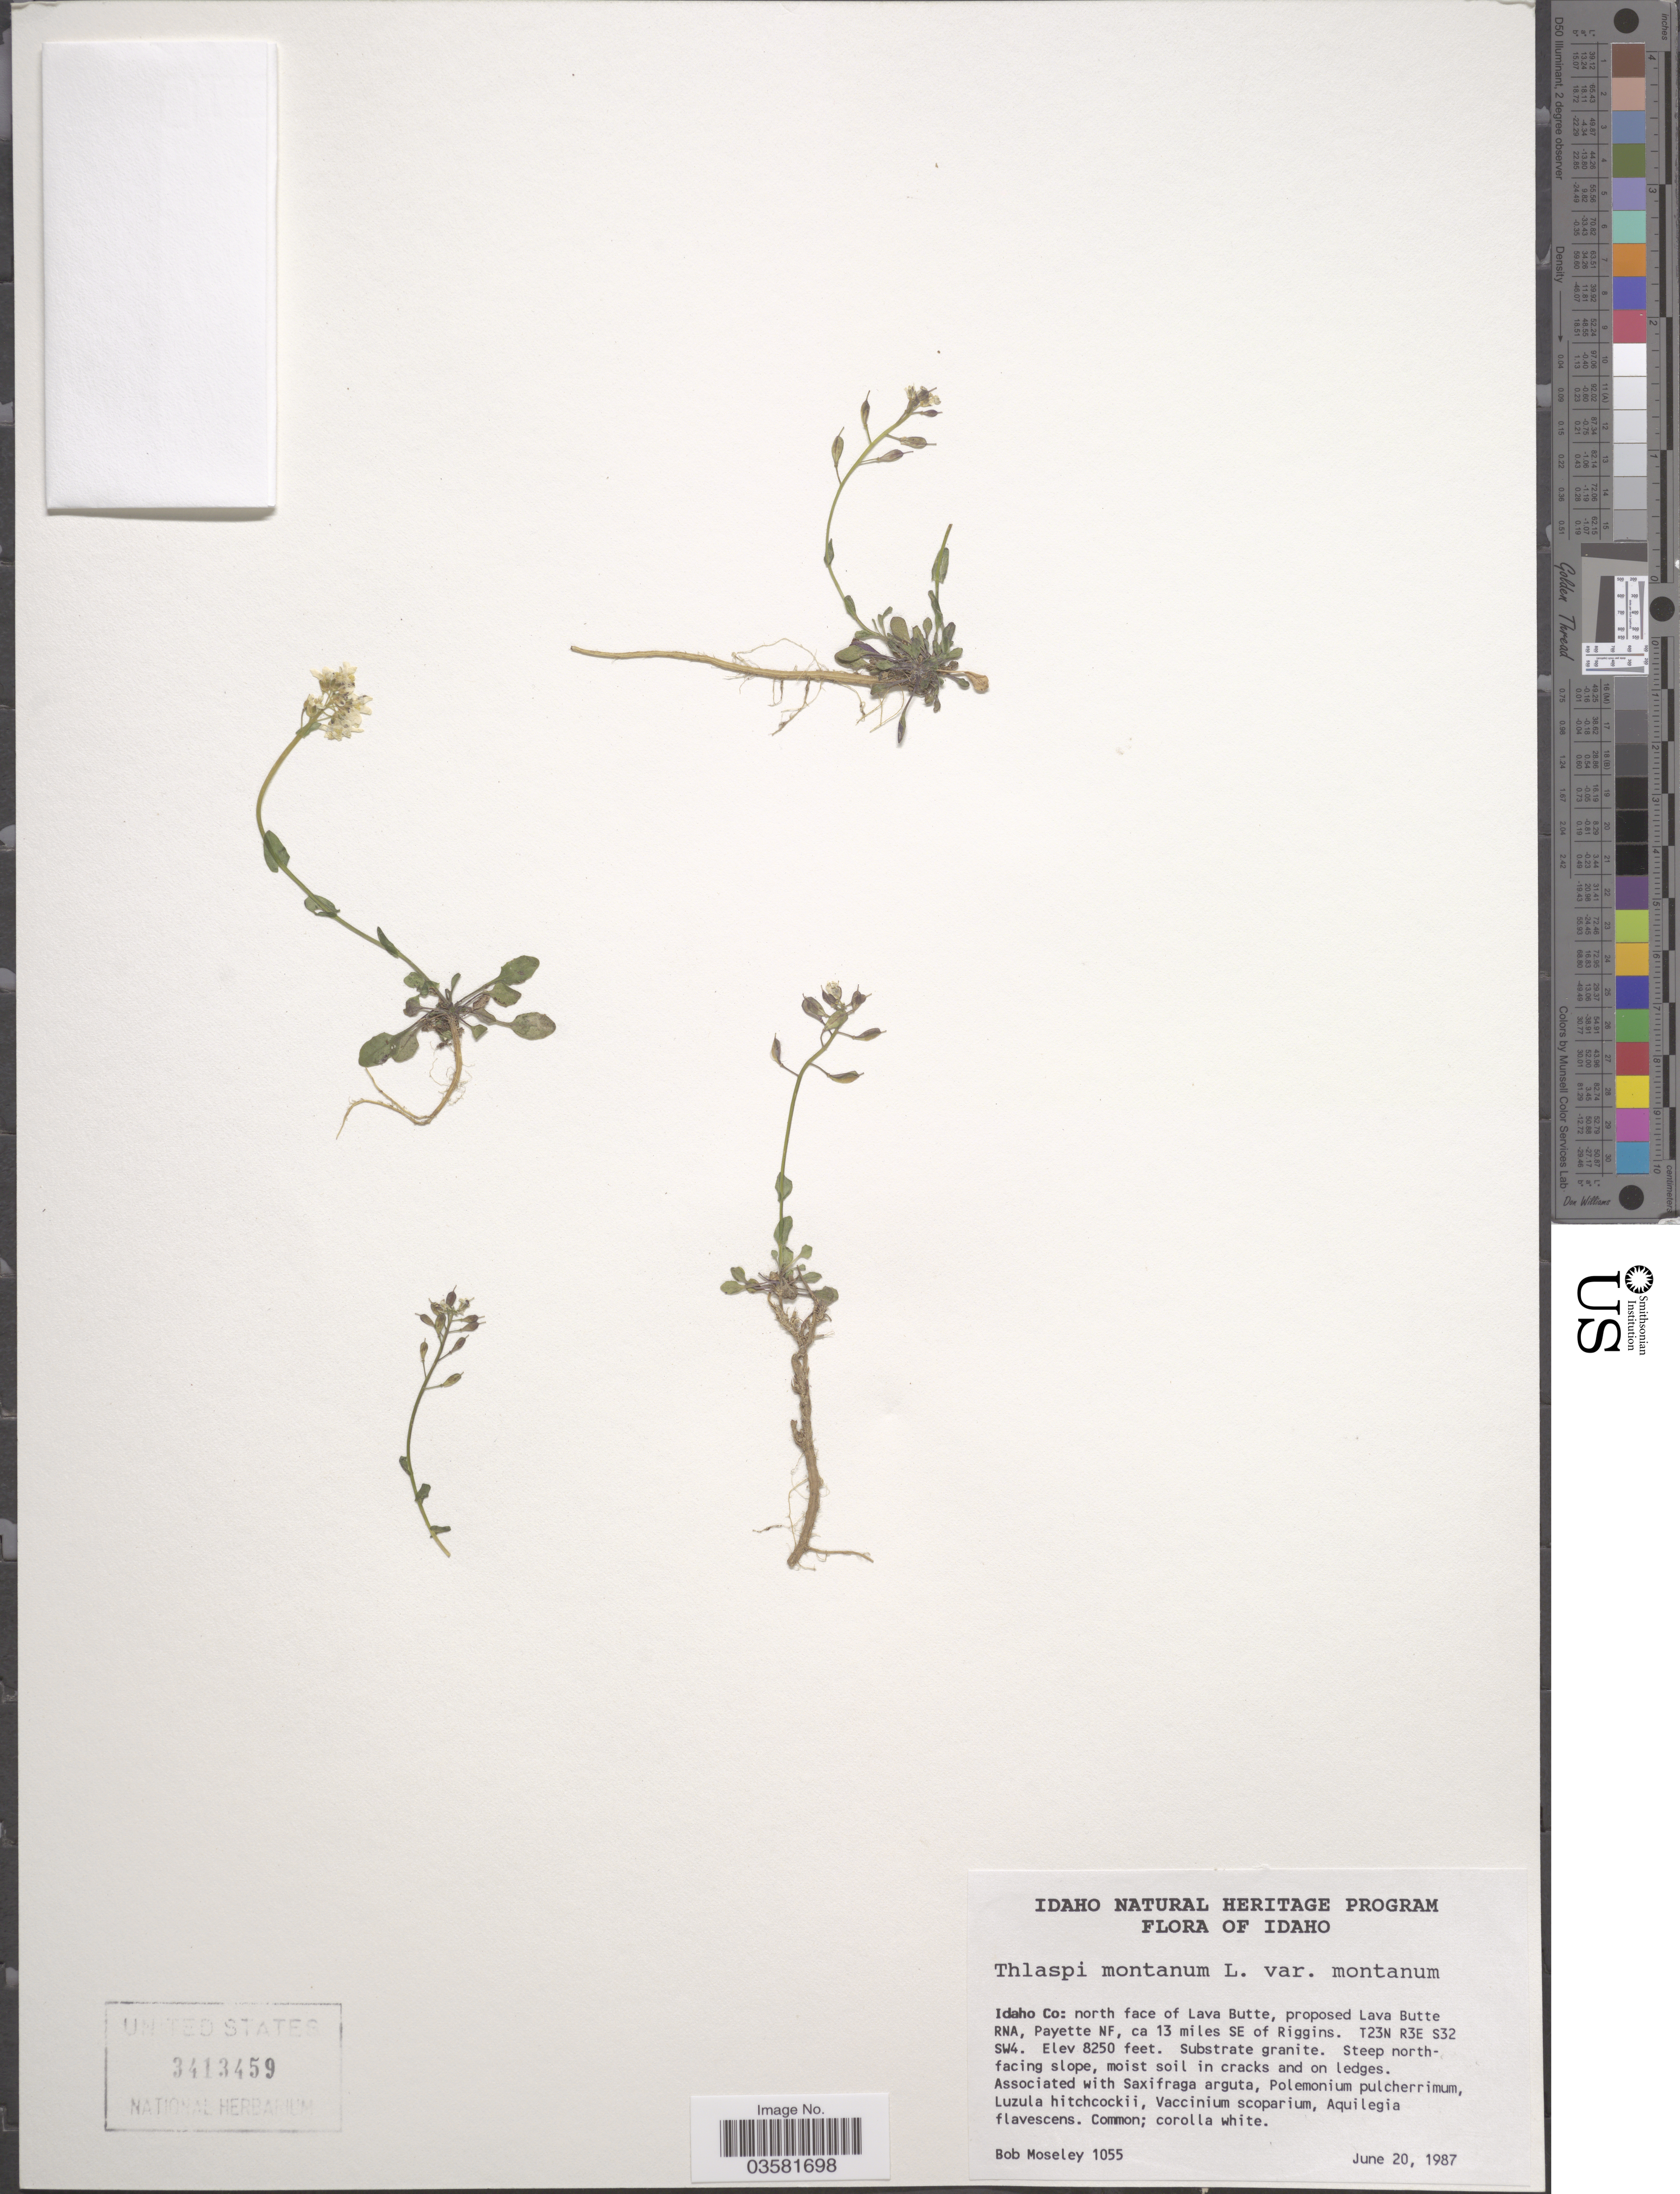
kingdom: Plantae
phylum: Tracheophyta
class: Magnoliopsida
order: Brassicales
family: Brassicaceae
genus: Thlaspi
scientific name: Thlaspi montanum var. montanum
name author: L.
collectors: B. Moseley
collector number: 1055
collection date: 1987-06-20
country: United States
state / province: Idaho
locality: Idaho Co: north face of Lava Butte, proposed Lava Butte RNA, Payette NF, ca 13 miles SE of Riggins. T23N R3E S32 SW4.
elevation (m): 2515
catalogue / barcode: US 3413459